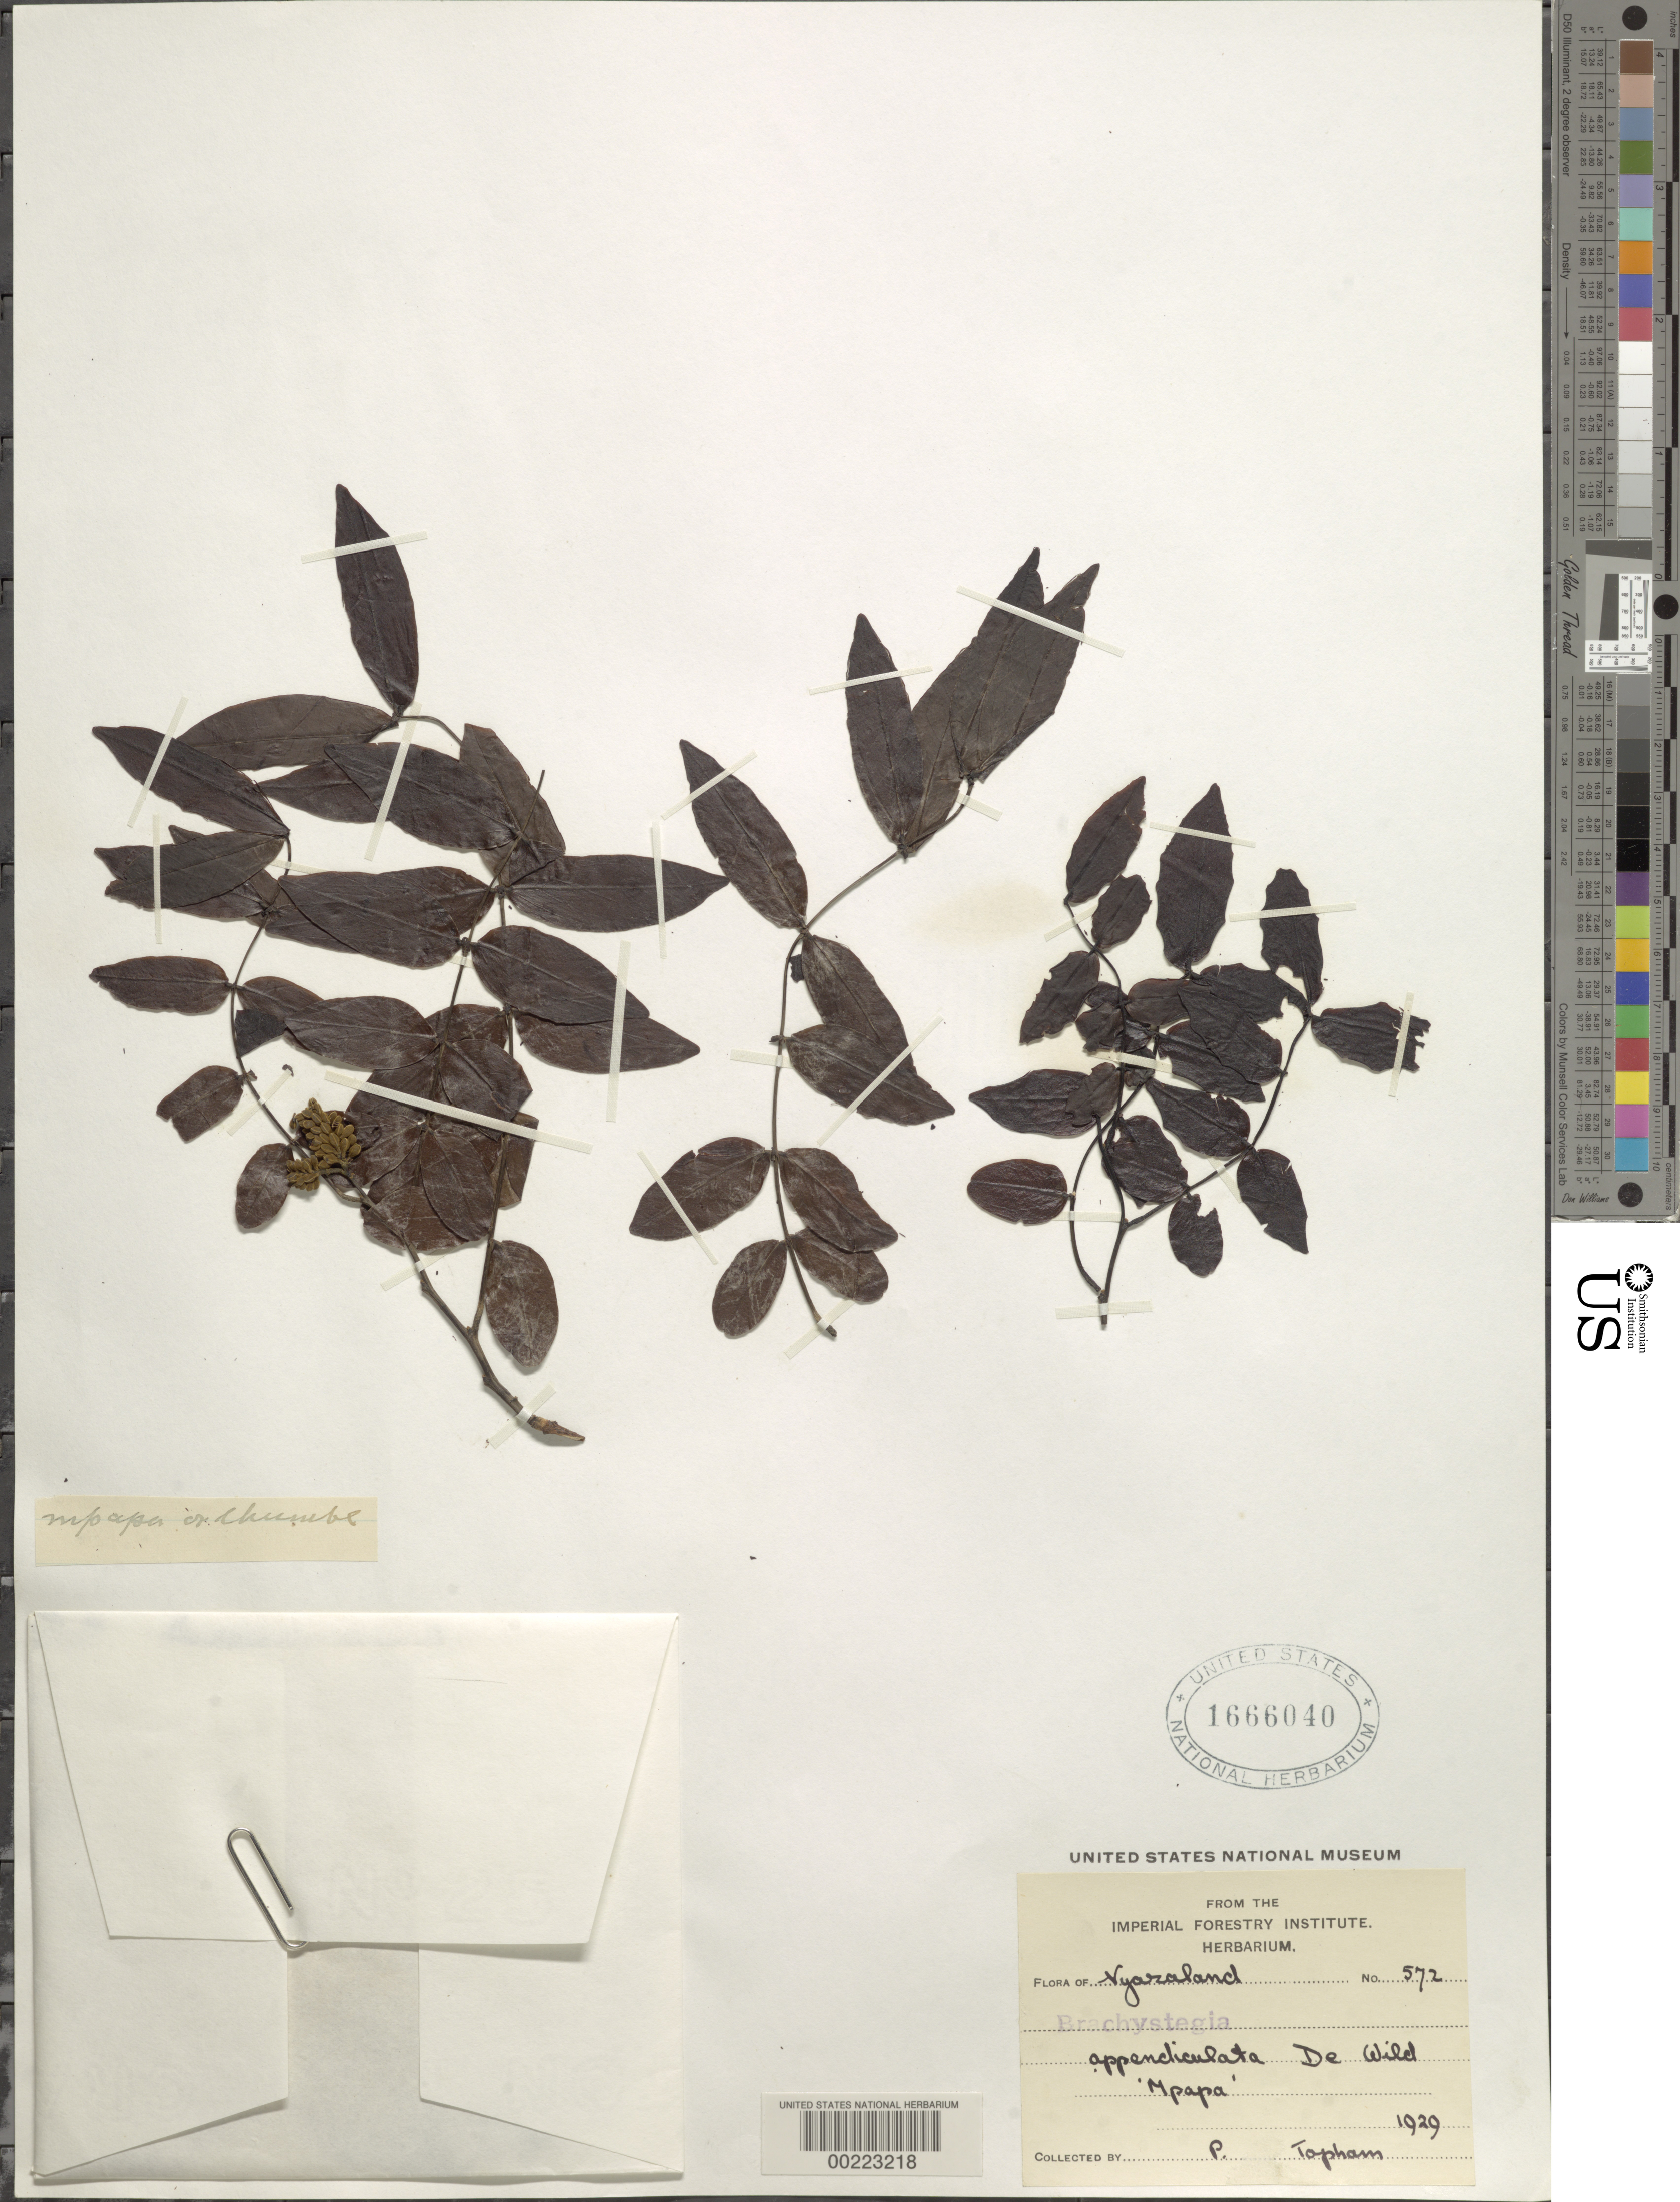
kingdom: Plantae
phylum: Tracheophyta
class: Magnoliopsida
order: Fabales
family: Fabaceae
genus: Brachystegia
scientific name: Brachystegia appendiculata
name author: Benth.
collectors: P. Topham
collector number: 572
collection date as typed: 1929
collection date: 1929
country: Malawi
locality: Limbe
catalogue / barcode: US 1666040